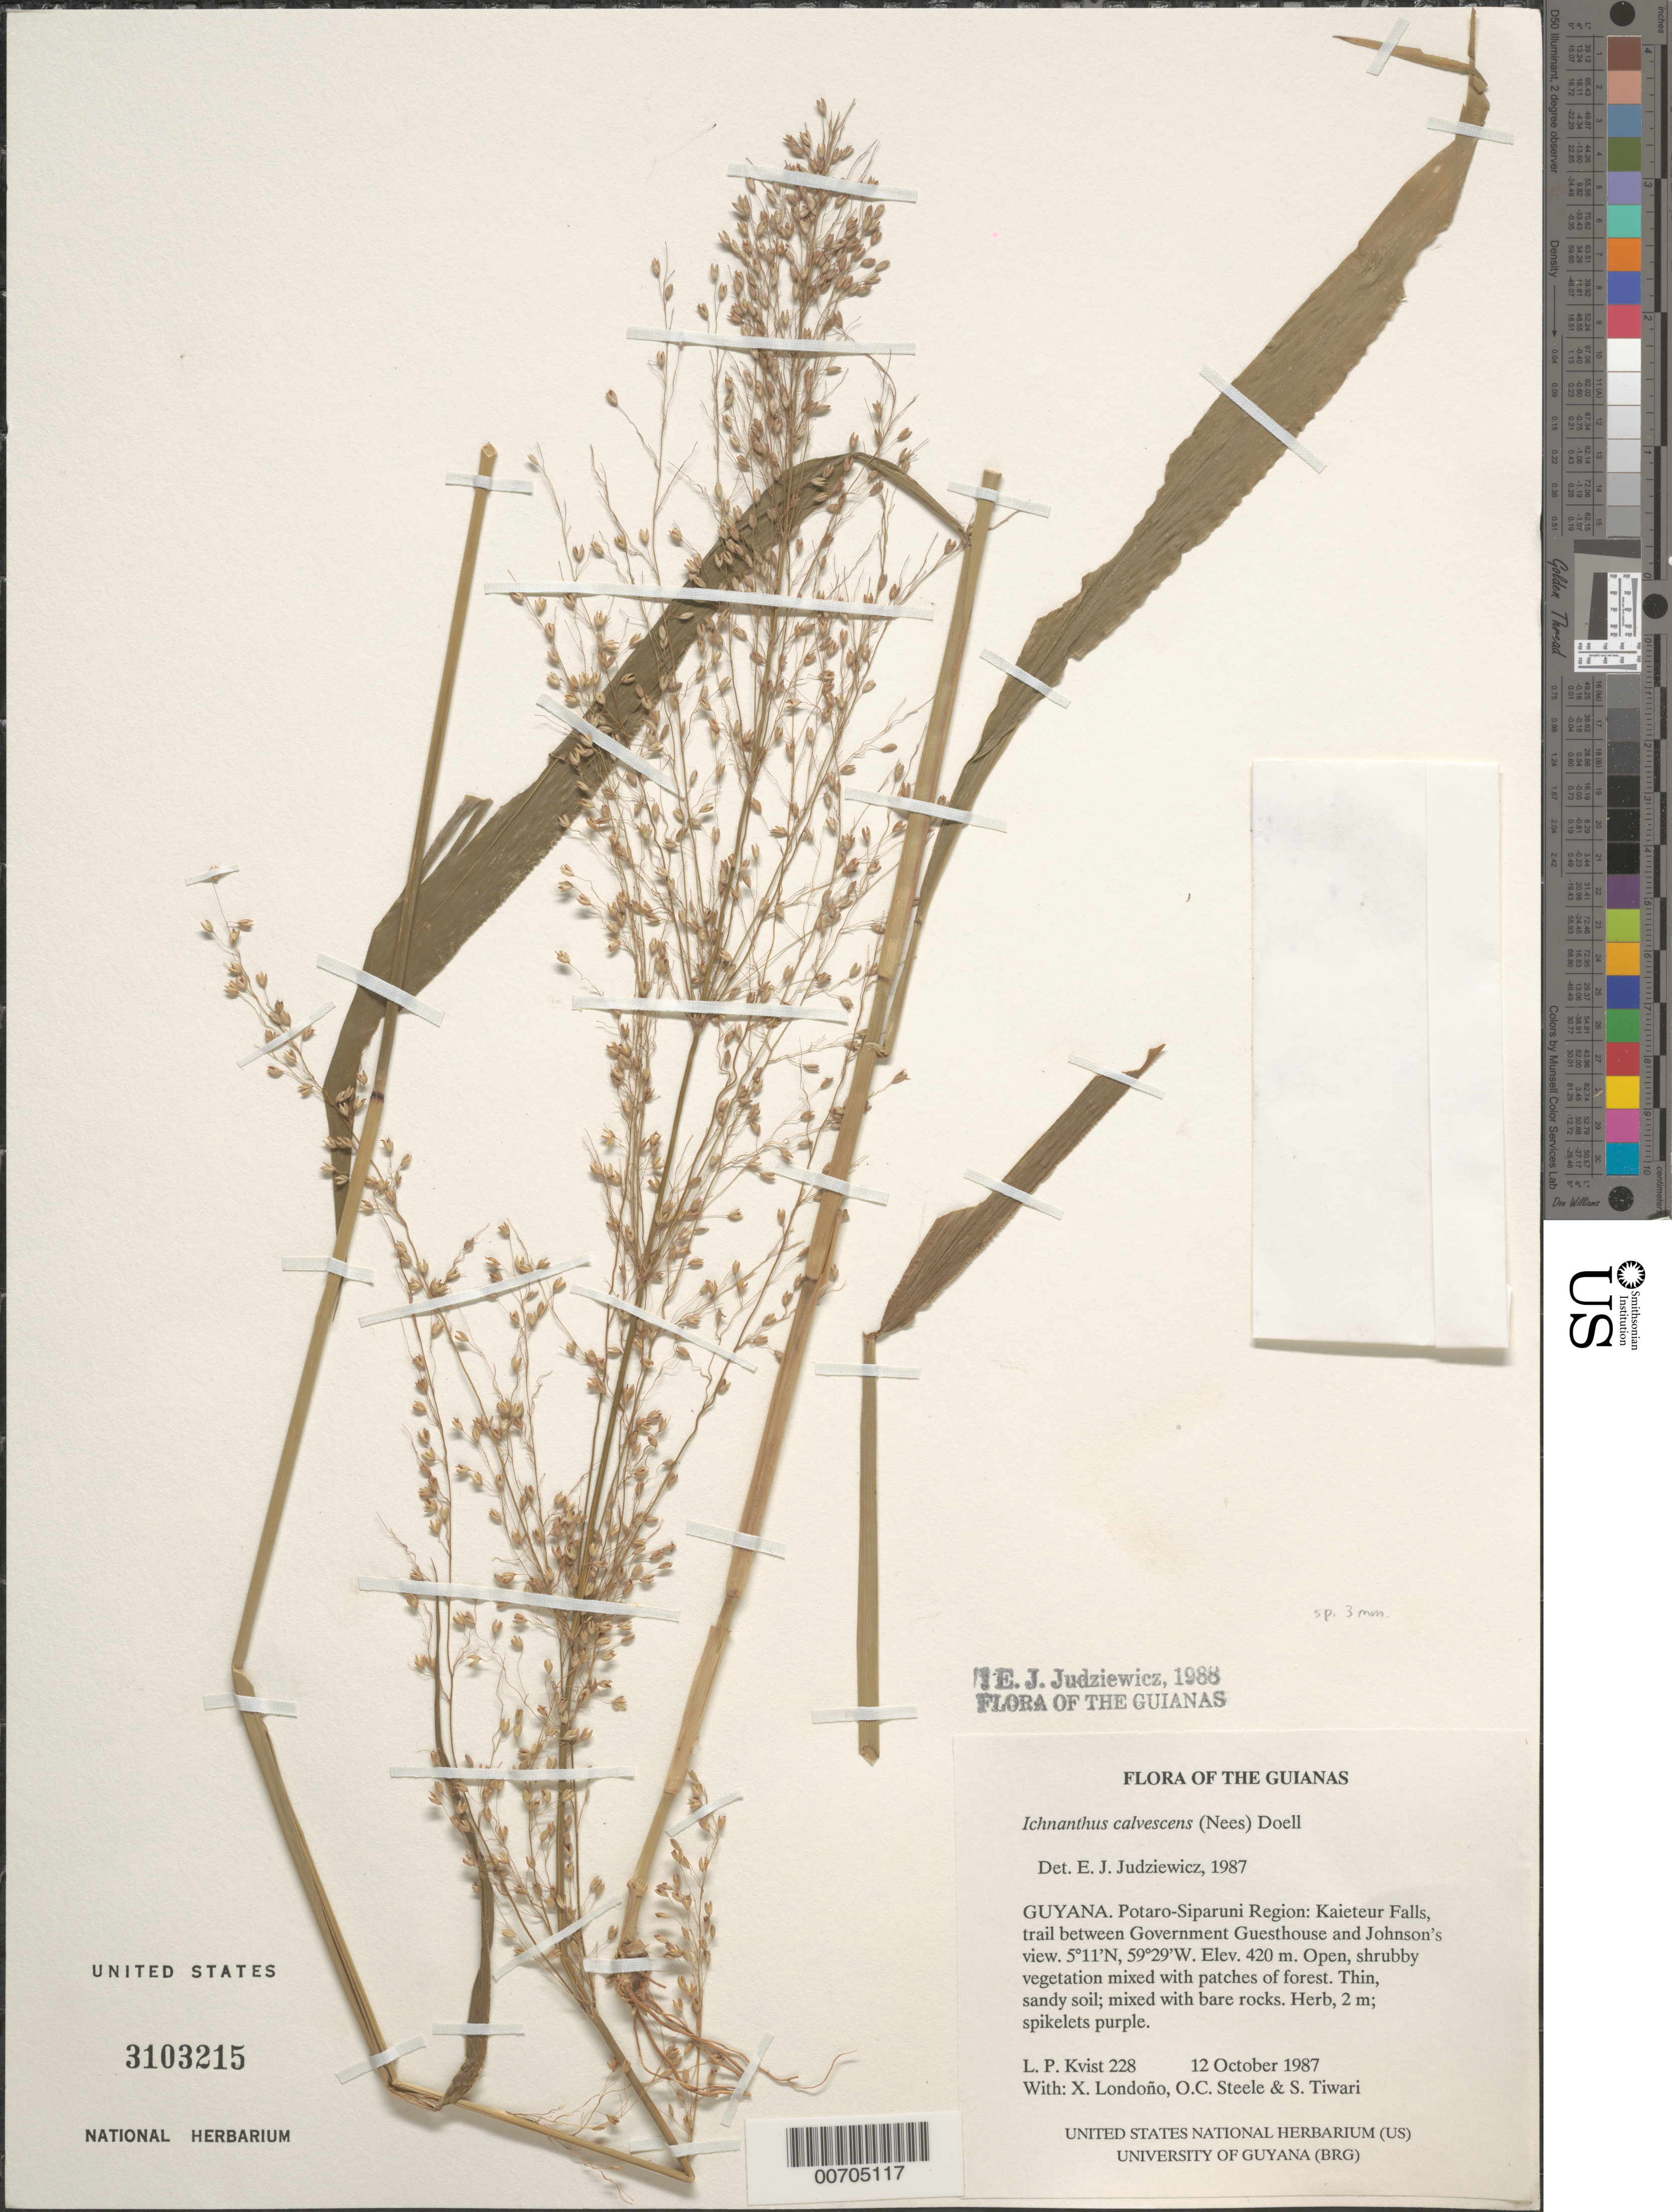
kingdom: Plantae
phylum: Tracheophyta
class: Liliopsida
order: Poales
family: Poaceae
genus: Ichnanthus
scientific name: Ichnanthus calvescens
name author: (Nees ex Trin.) Döll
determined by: Judziewicz, E. J.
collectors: L. P. Kvist, X. Londoño, O. C. Steele & S. Tiwari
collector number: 228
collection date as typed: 12 October 1987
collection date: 1987-10-12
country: Guyana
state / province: Potaro-Siparuni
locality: Kaieteur Falls, trail between Government Guesthouse and Johnson's view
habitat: Open, shrubby vegetation mixed with patches of forest. Thin, sandy soil; mixed with bare rocks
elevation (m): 420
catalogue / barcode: US 3103215